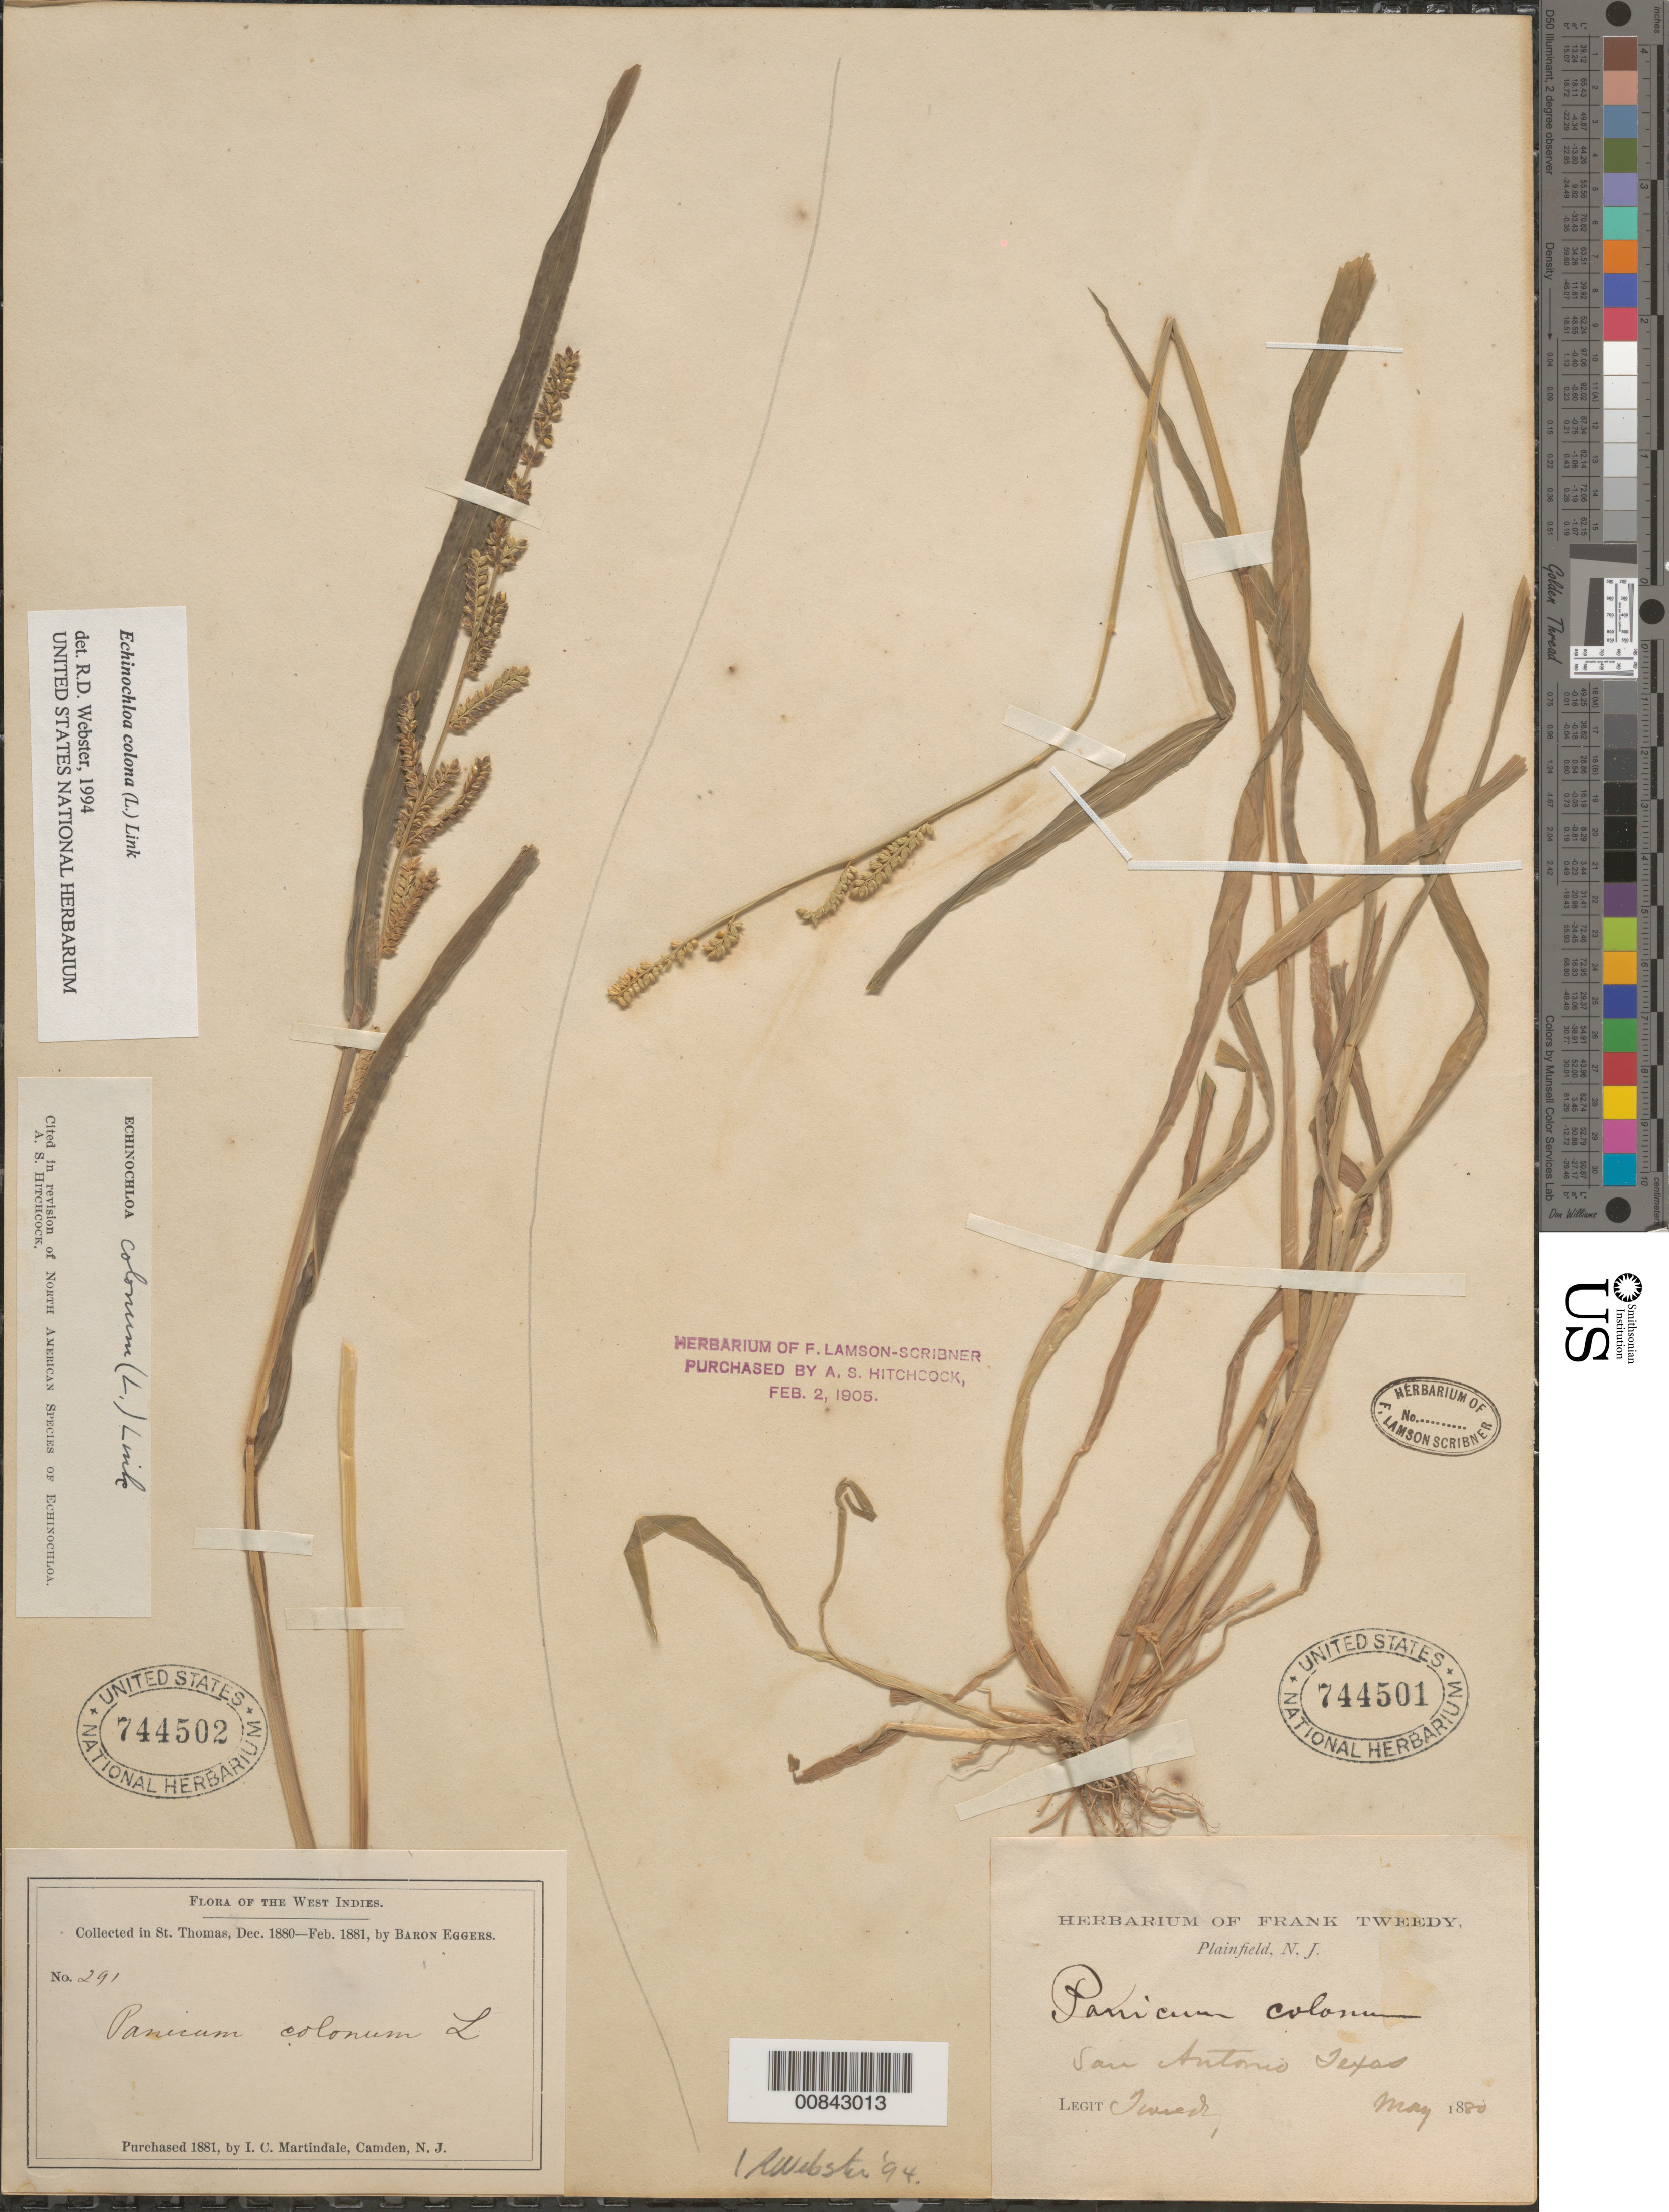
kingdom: Plantae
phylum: Tracheophyta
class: Liliopsida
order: Poales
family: Poaceae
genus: Echinochloa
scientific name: Echinochloa colona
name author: (L.) Link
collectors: F. Tweedy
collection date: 1880-05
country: United States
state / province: Texas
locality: San Antonio.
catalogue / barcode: US 744501-2